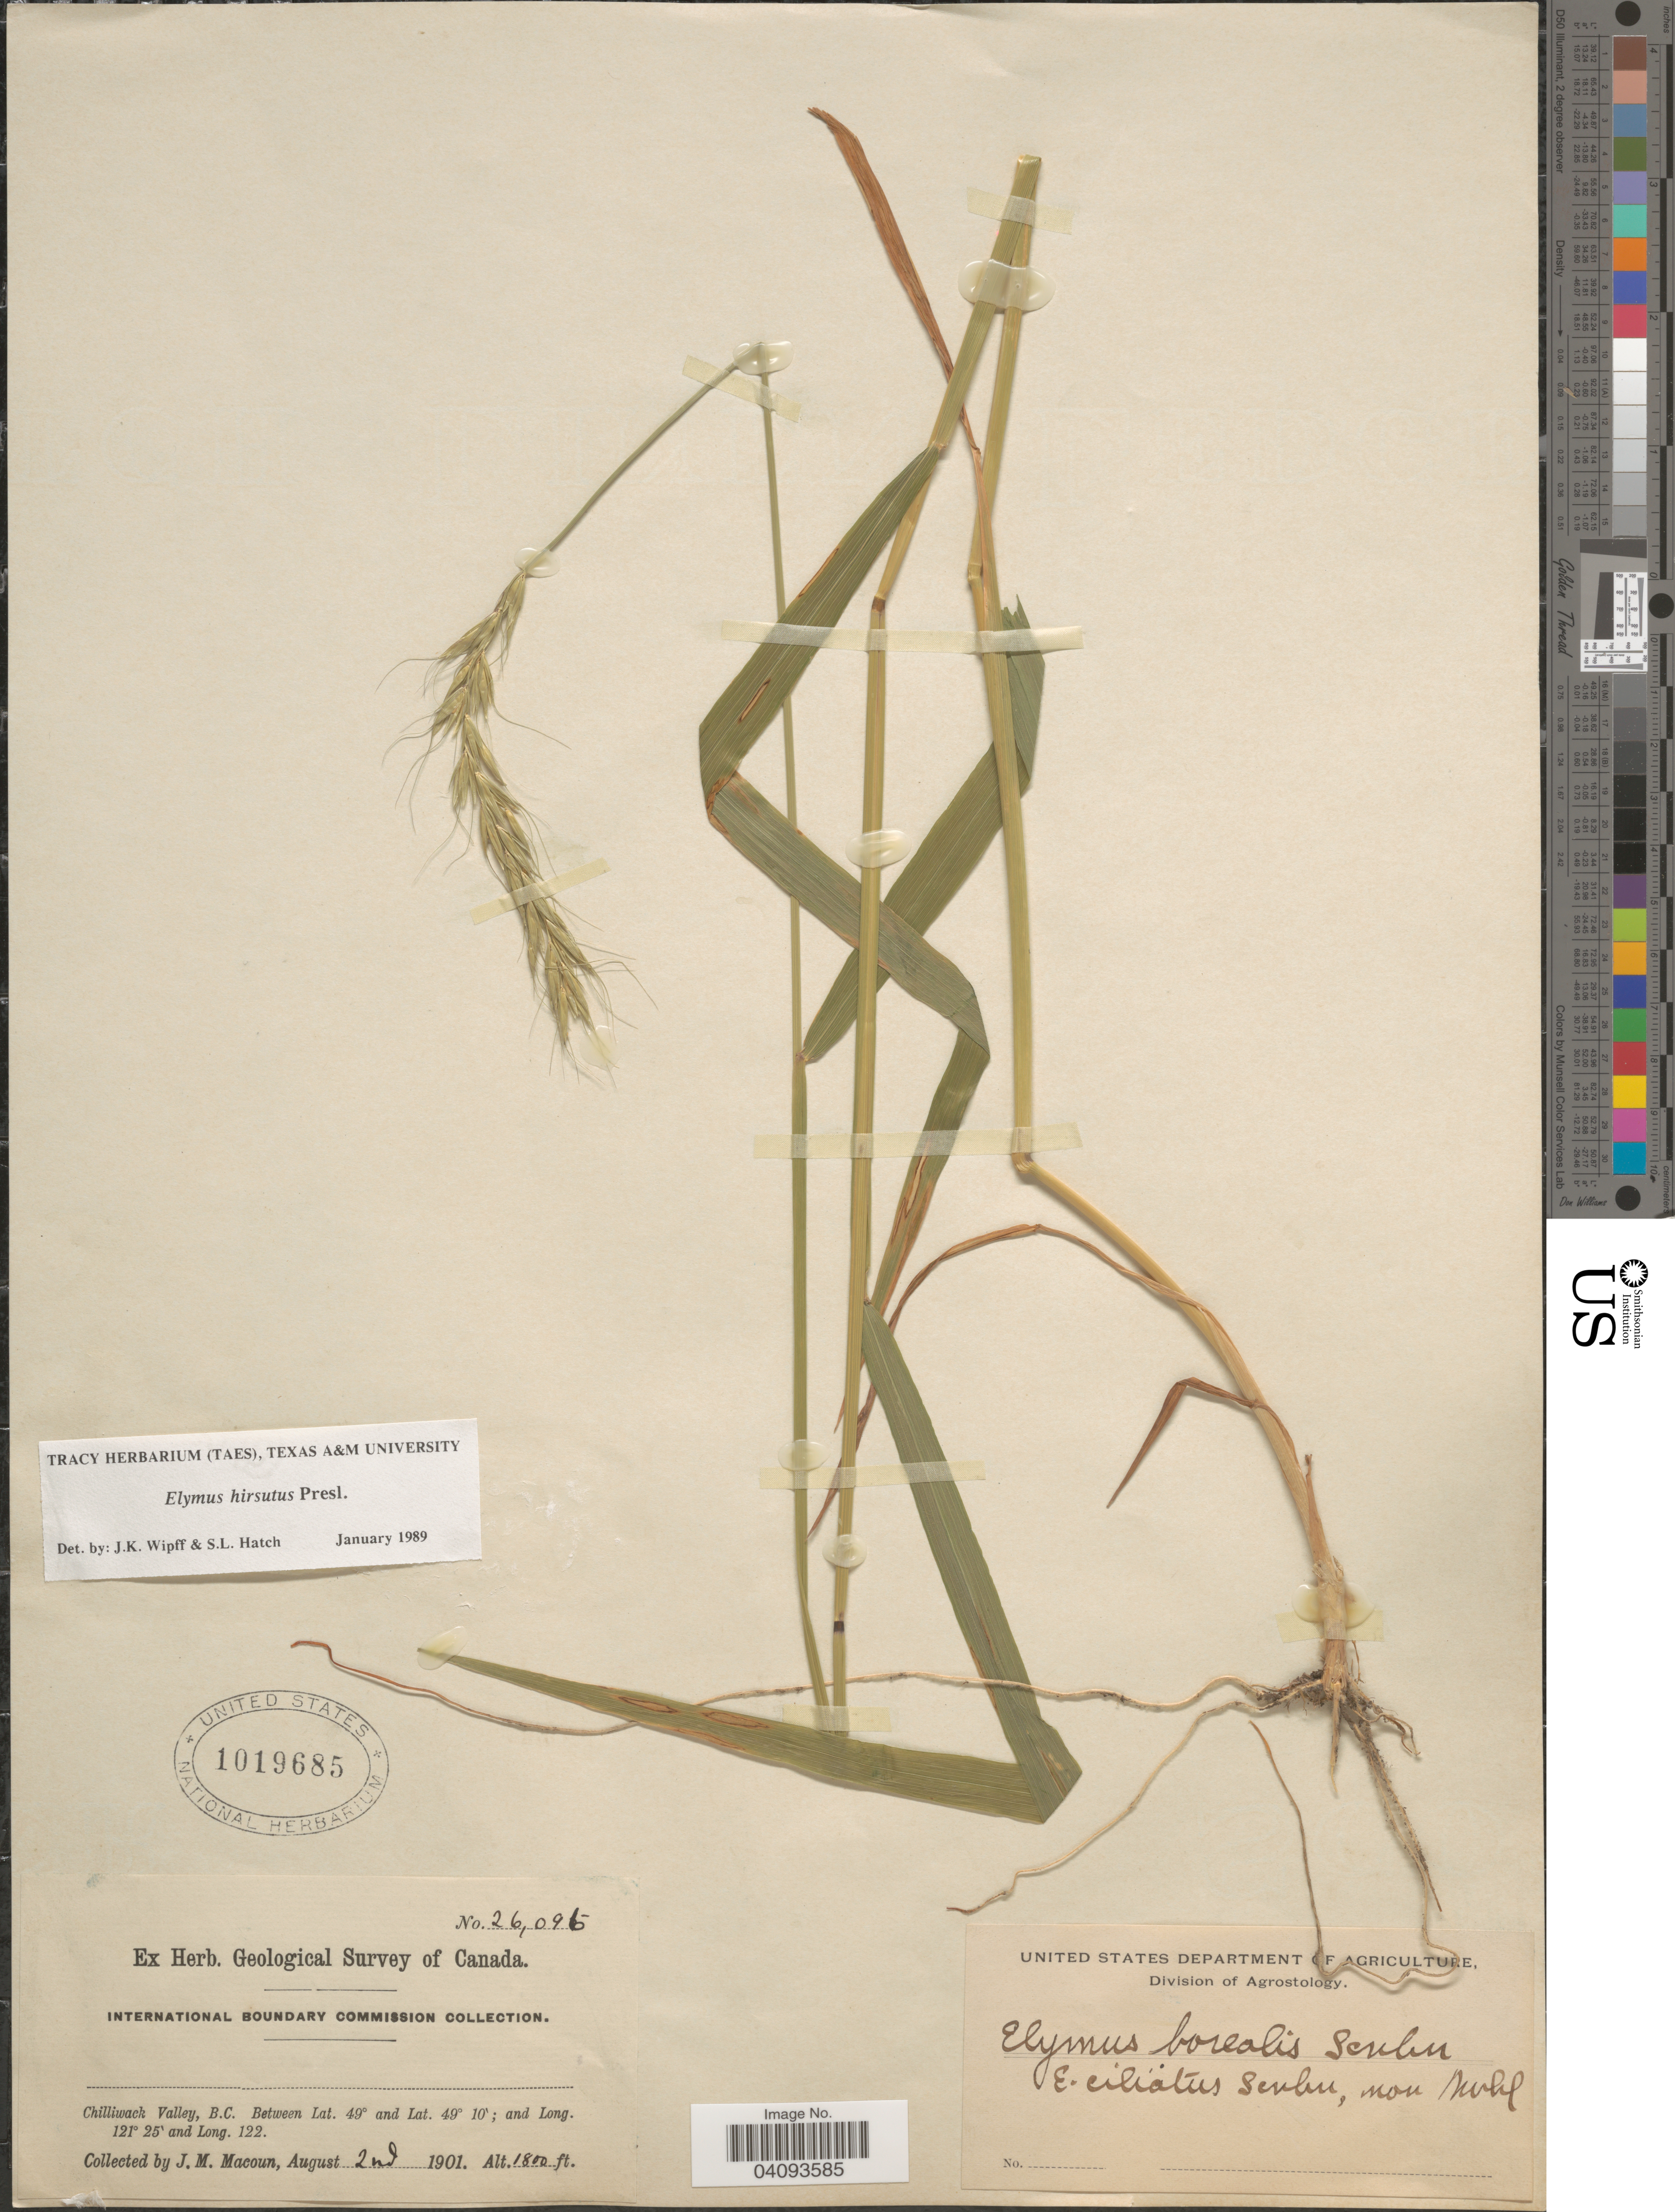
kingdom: Plantae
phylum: Tracheophyta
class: Liliopsida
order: Poales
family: Poaceae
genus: Elymus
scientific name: Elymus hirsutus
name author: J. Presl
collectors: J. M. Macoun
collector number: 26096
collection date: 1901-08-02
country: Canada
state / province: British Columbia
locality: Geological Survey of Canada. Chilliwack Valley.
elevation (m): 549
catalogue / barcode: US 1019685